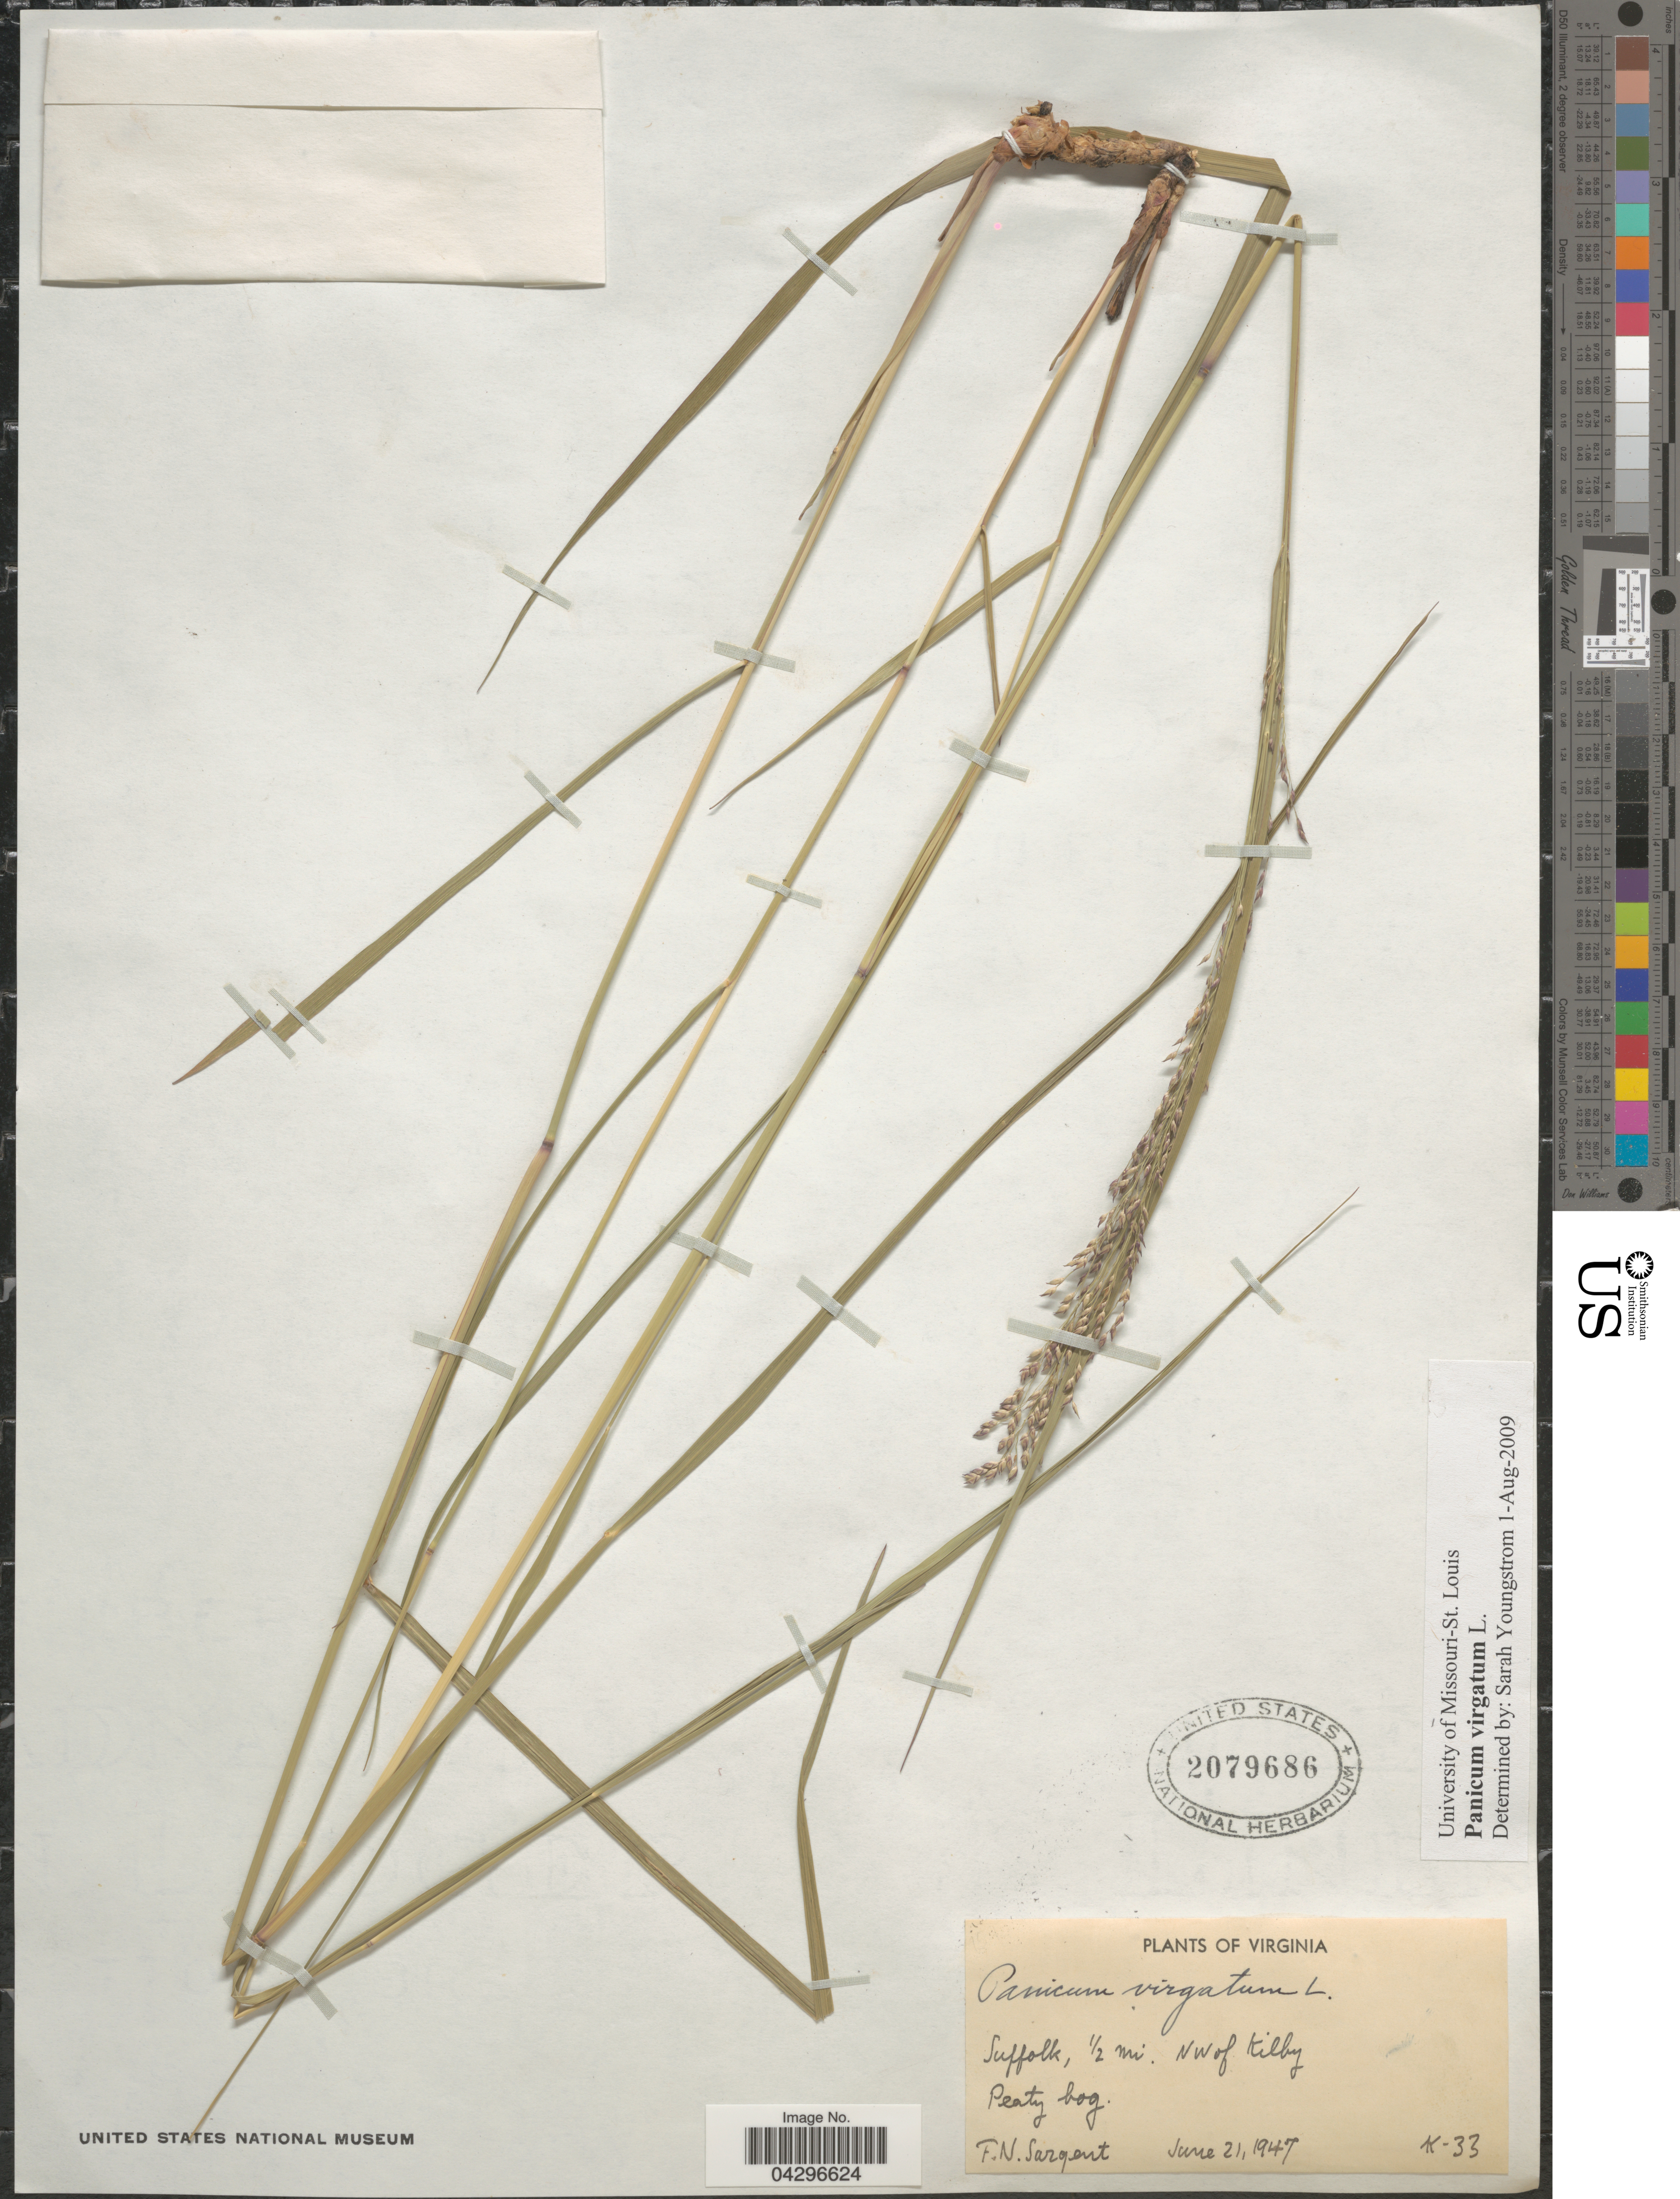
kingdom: Plantae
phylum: Tracheophyta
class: Liliopsida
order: Poales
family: Poaceae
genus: Panicum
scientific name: Panicum virgatum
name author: L.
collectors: F. Sargent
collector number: K-33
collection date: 1947-06-21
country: United States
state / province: Virginia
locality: Suffolk, ½ mi. NW of Kilby Peaty bog.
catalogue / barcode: US 2079686